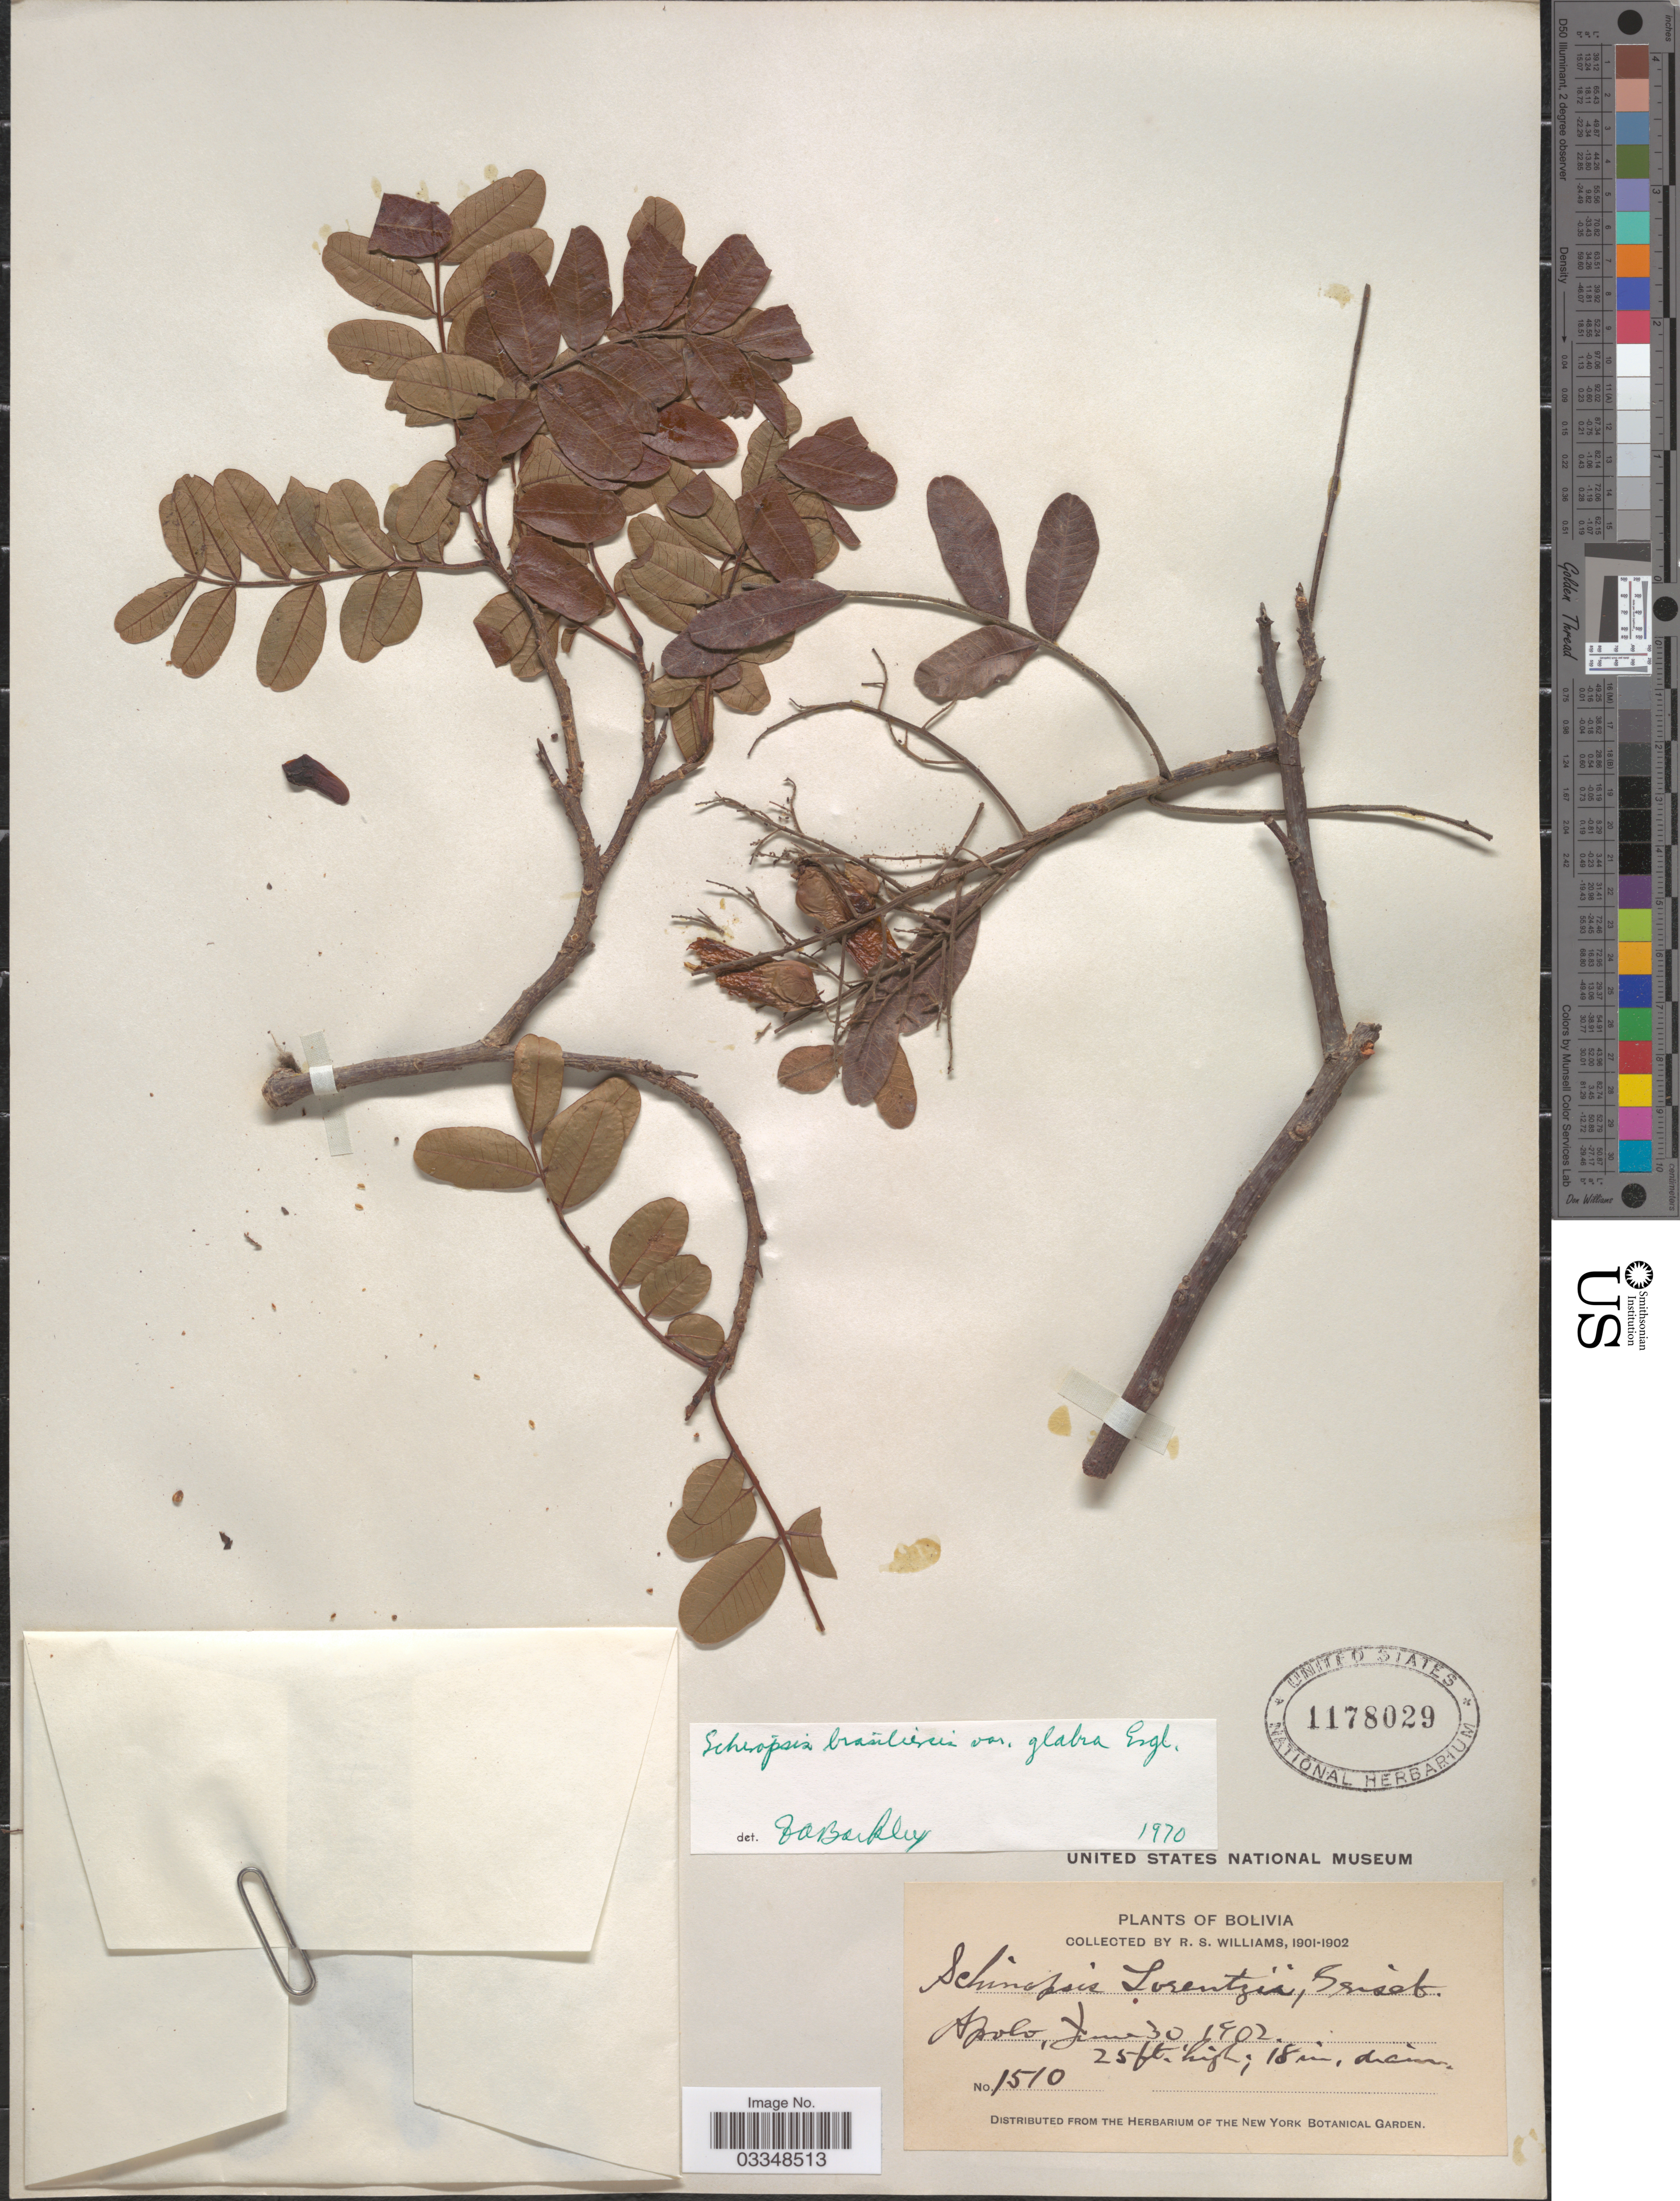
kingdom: Plantae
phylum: Tracheophyta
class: Magnoliopsida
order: Sapindales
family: Anacardiaceae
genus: Schinopsis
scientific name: Schinopsis brasiliensis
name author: Engl.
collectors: R. S. Williams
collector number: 1510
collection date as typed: June 30, 1902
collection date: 1902-06-30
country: Bolivia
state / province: La Paz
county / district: Franz Tamayo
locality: Apolo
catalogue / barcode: US 1178029